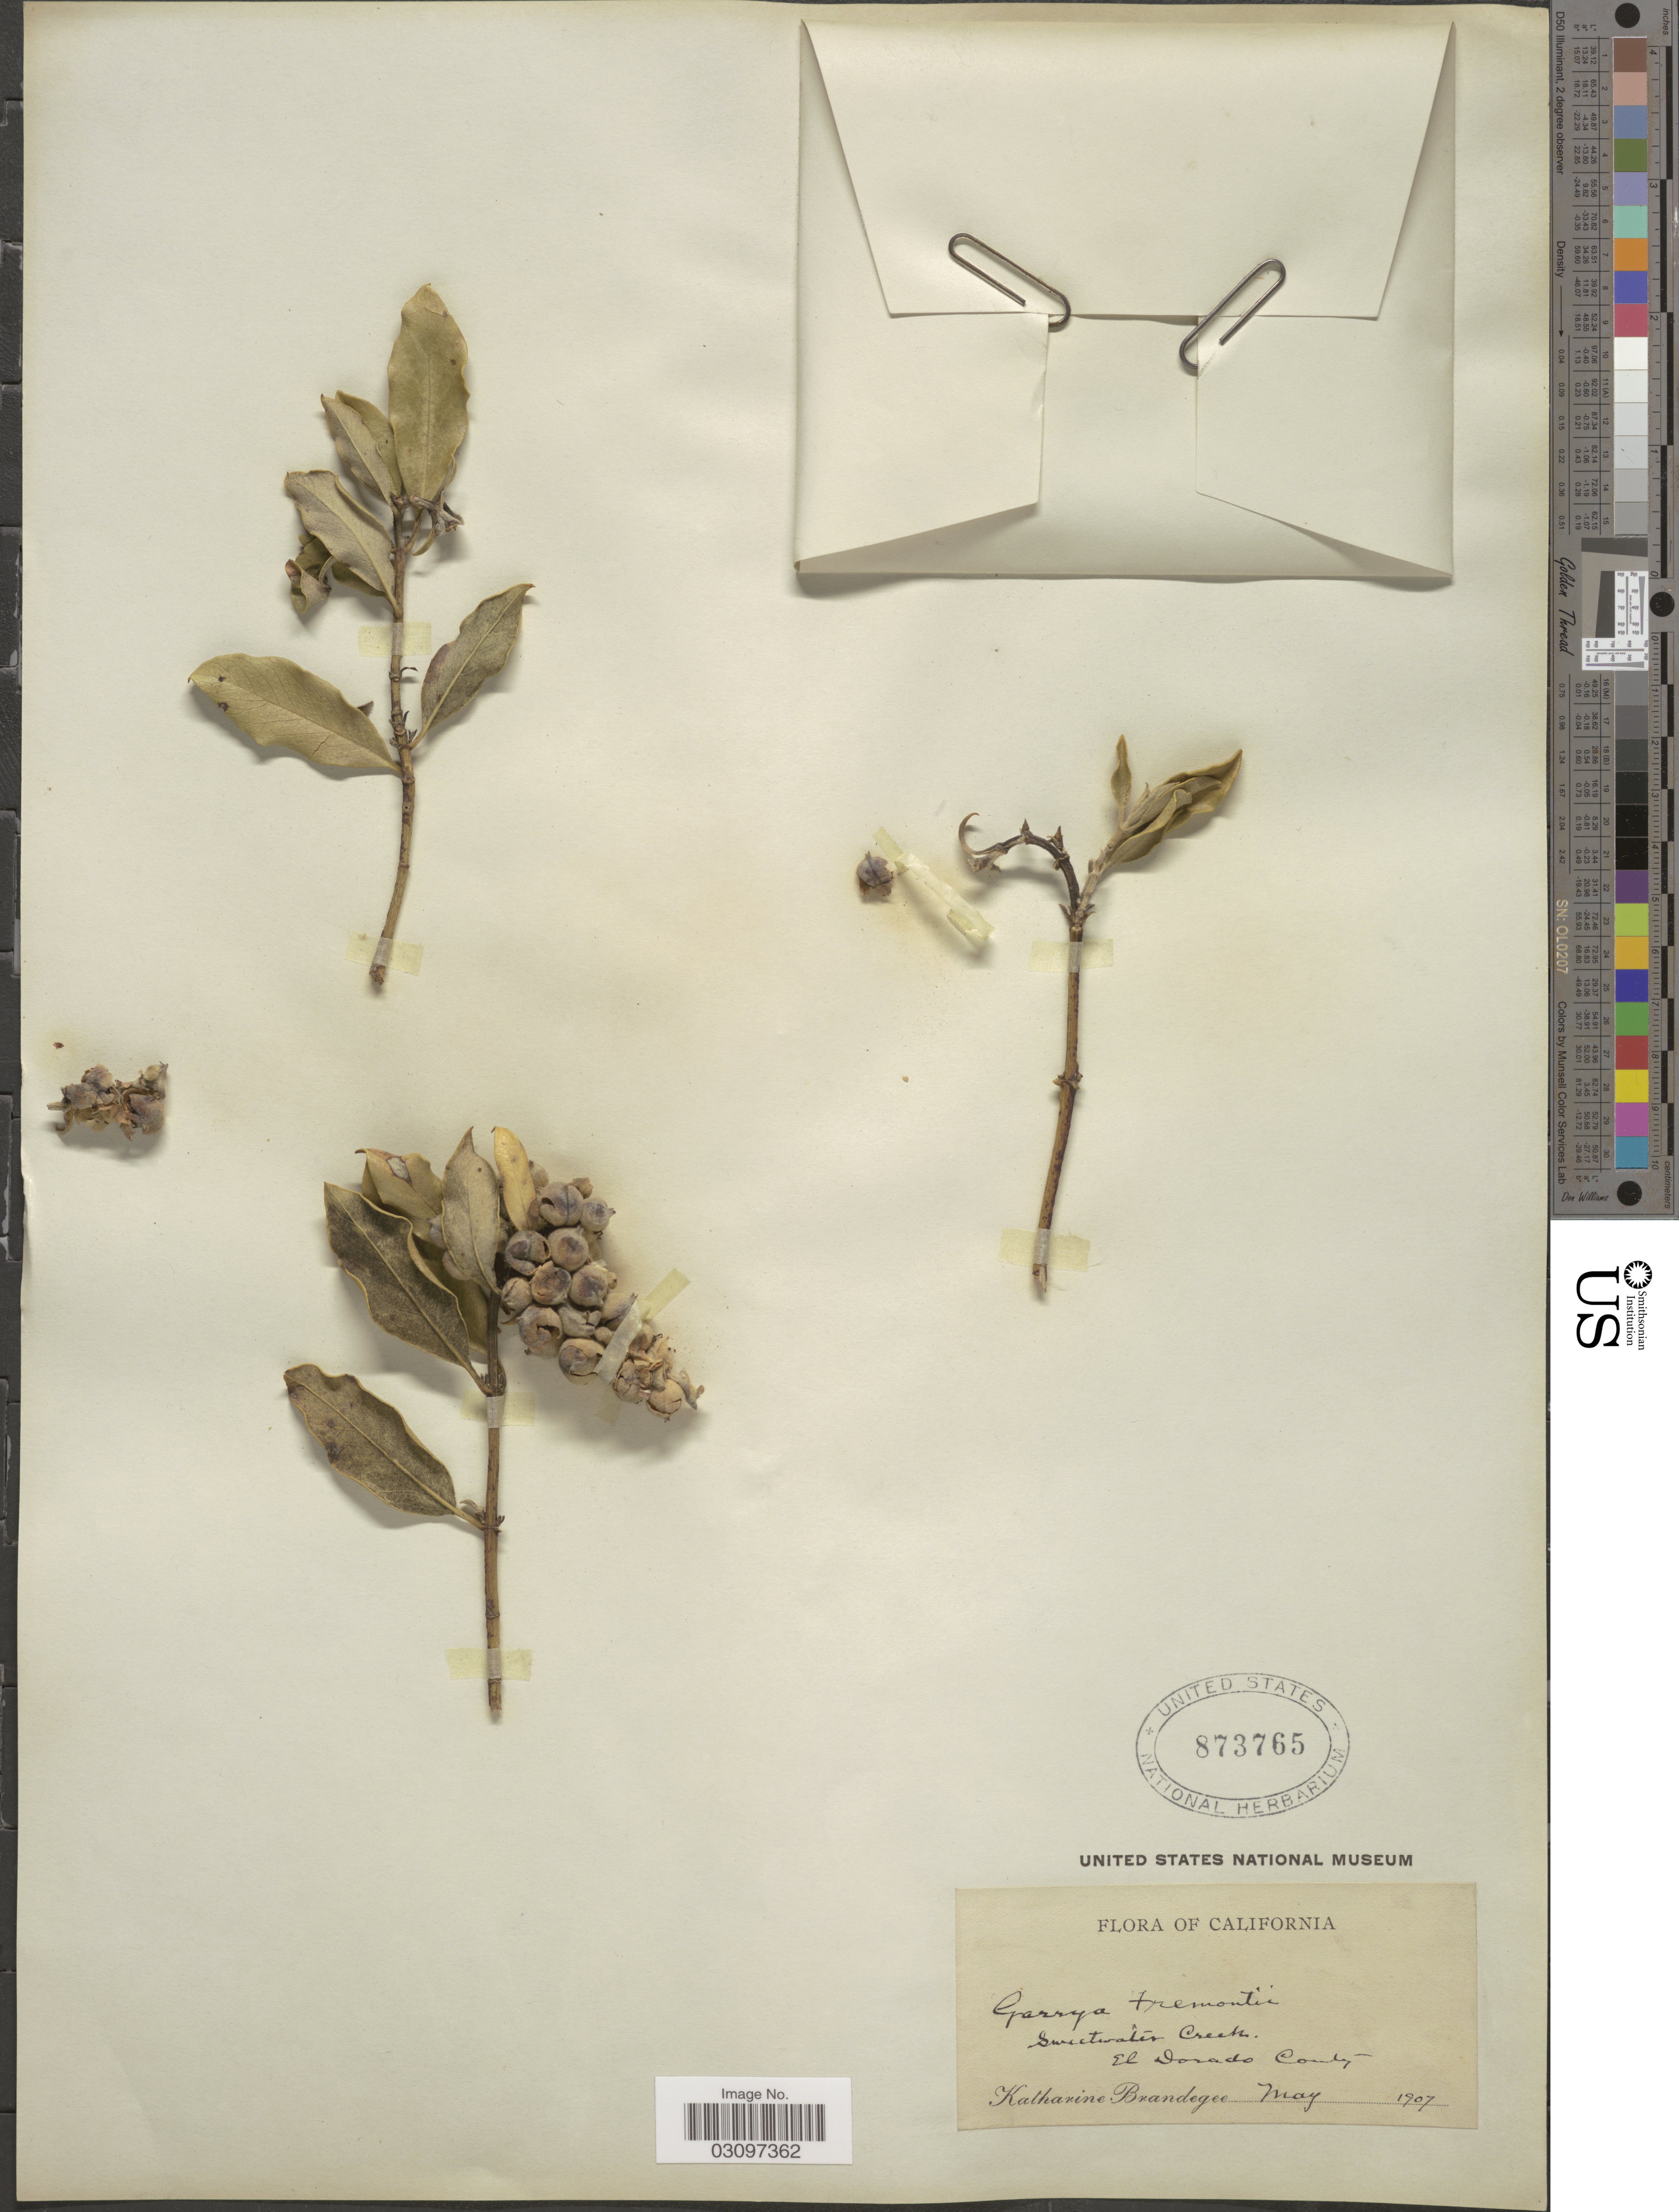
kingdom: Plantae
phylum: Tracheophyta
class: Magnoliopsida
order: Garryales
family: Garryaceae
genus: Garrya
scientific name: Garrya fremontii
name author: Torr.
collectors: M. K. Brandegee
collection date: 1907-05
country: United States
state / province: California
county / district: El Dorado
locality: Sweetwater Creek. El Dorado County.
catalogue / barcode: US 873765